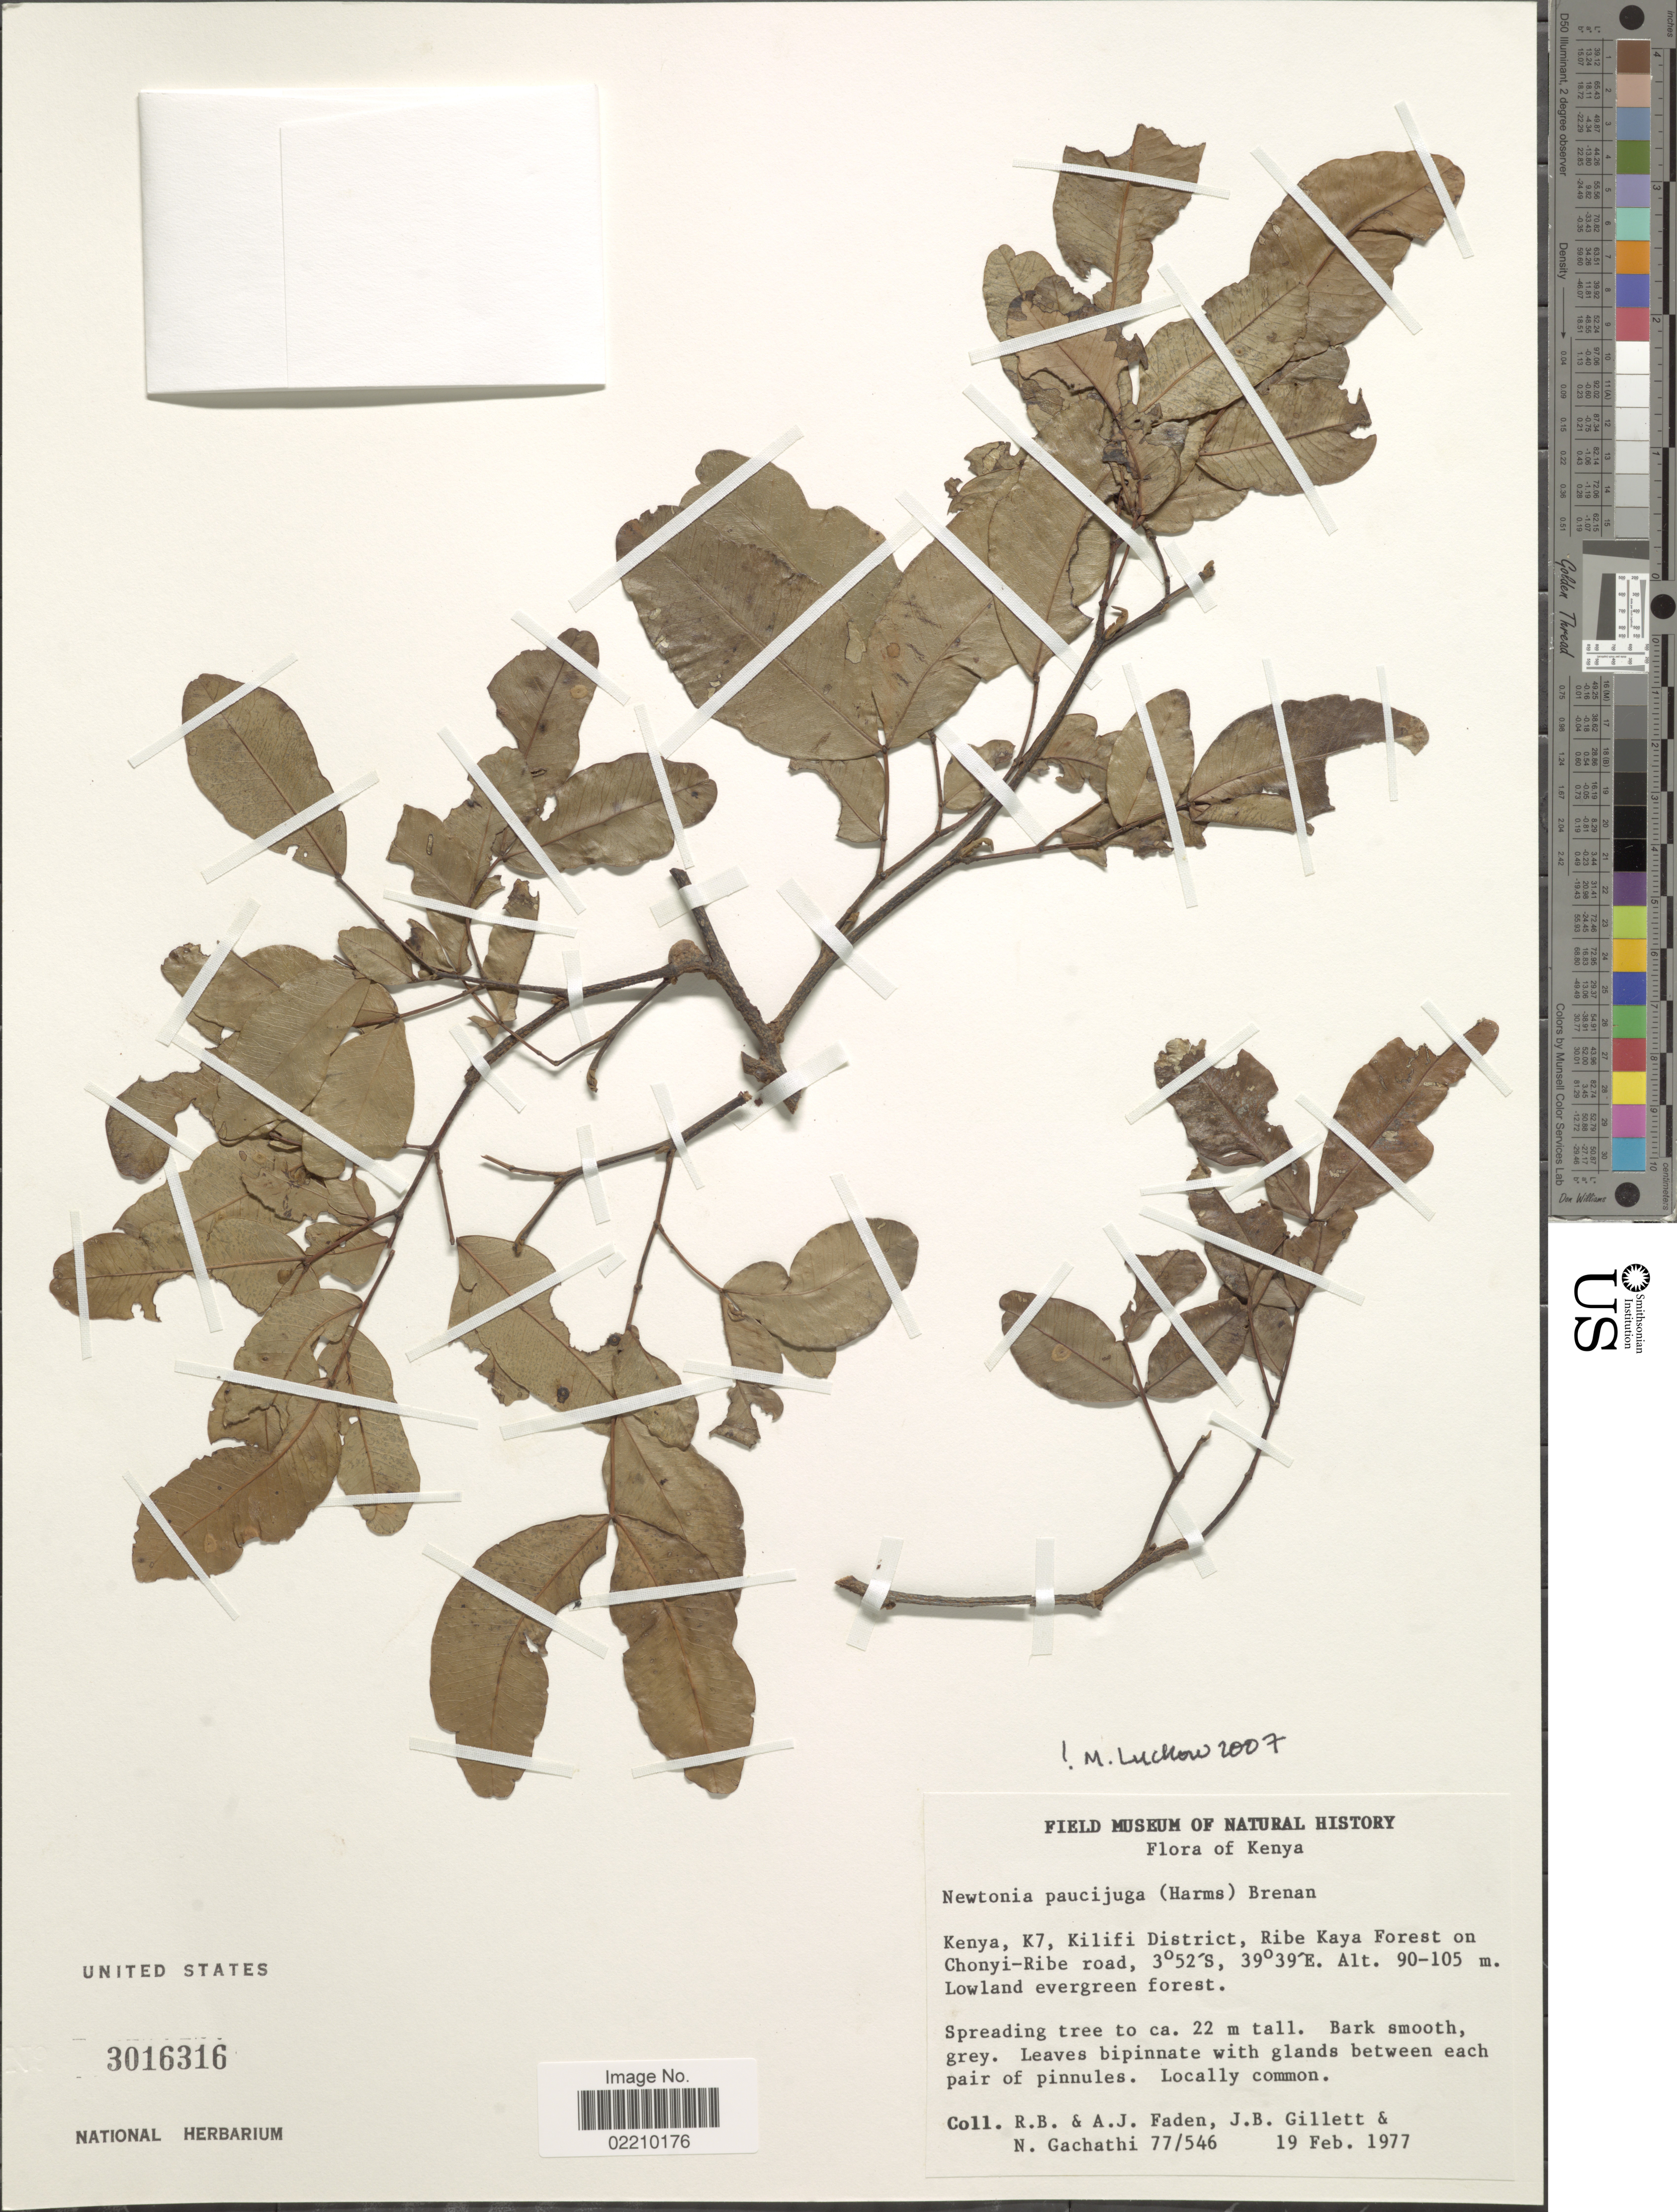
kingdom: Plantae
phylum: Tracheophyta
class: Magnoliopsida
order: Fabales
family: Fabaceae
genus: Newtonia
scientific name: Newtonia paucijuga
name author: (Harms) Brenan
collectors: R. B. Faden, A. J. Faden, J. B. Gillett & N. Gachathi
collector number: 77/546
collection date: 1977-02-19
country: Kenya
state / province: Kilifi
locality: Kenya, K7, Kilifi District, Ribe Kaya Forest on Chonyi-Ribe road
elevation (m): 90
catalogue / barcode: US 3016316